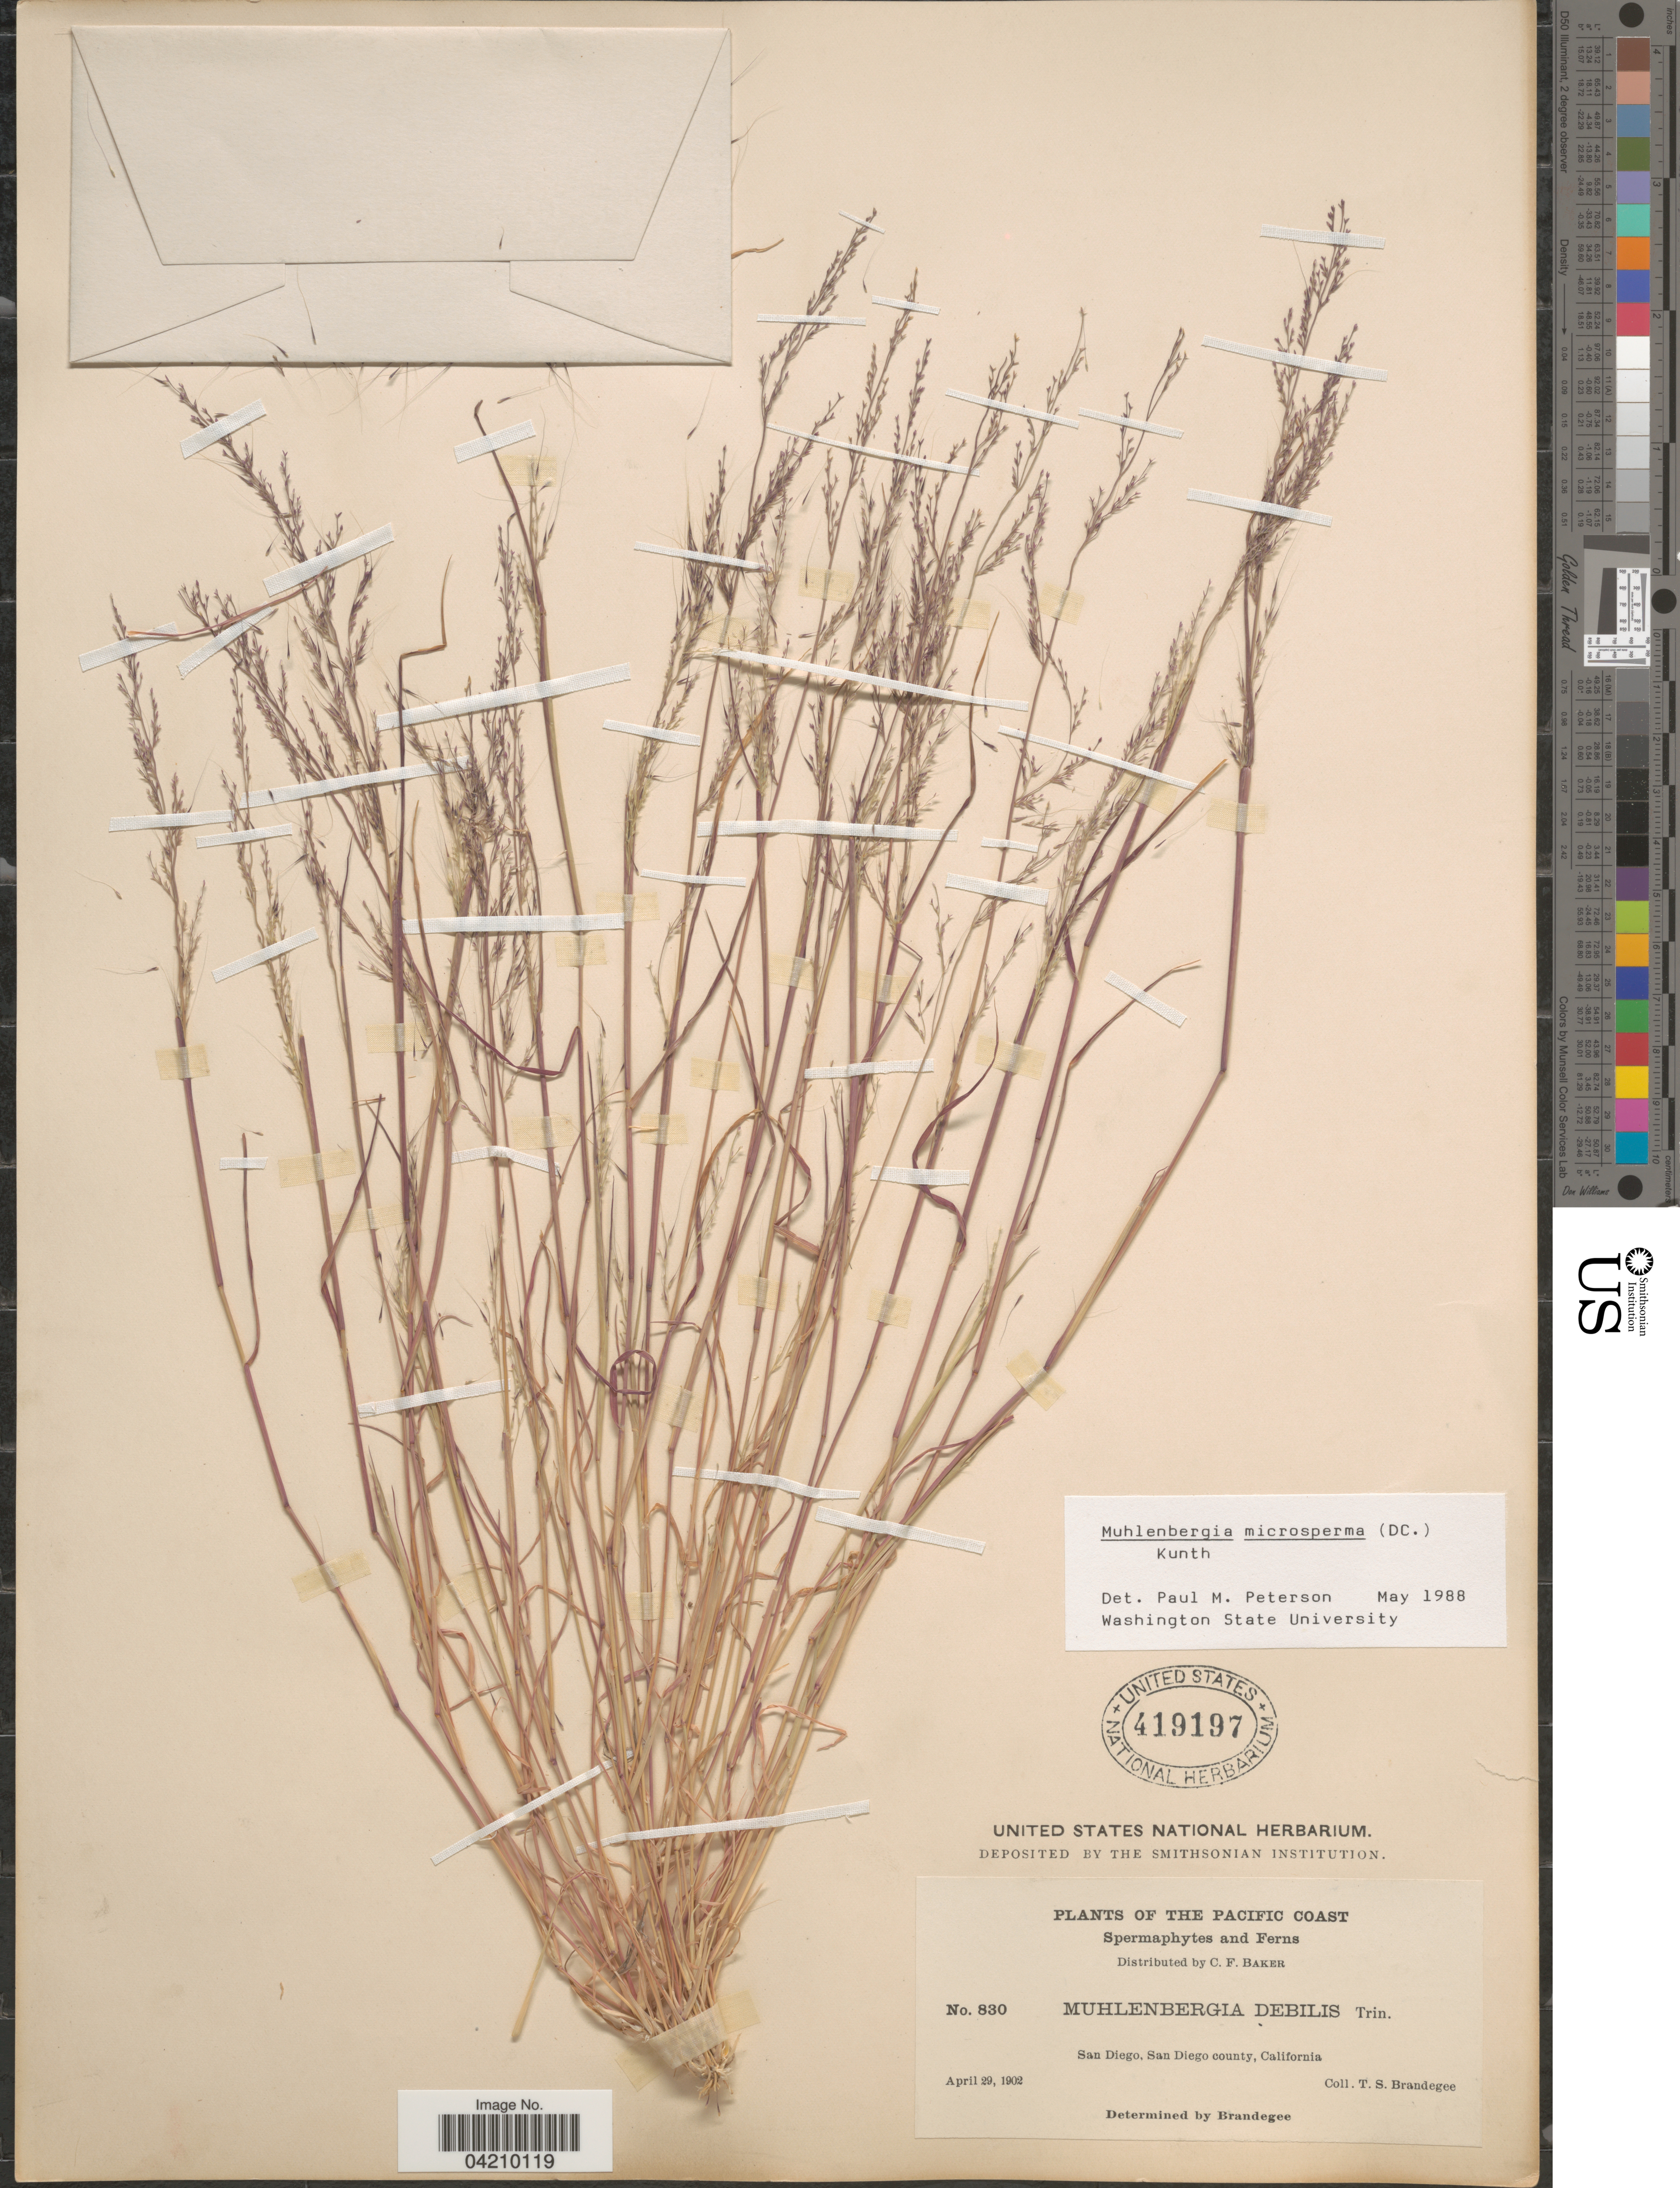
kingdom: Plantae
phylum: Tracheophyta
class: Liliopsida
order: Poales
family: Poaceae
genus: Muhlenbergia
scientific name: Muhlenbergia microsperma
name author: (DC.) Kunth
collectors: T. S. Brandegee (herbarium)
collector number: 830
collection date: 1902-04-29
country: United States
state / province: California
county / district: San Diego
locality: Pacific Coast. San Diego, San Diego county.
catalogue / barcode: US 419197